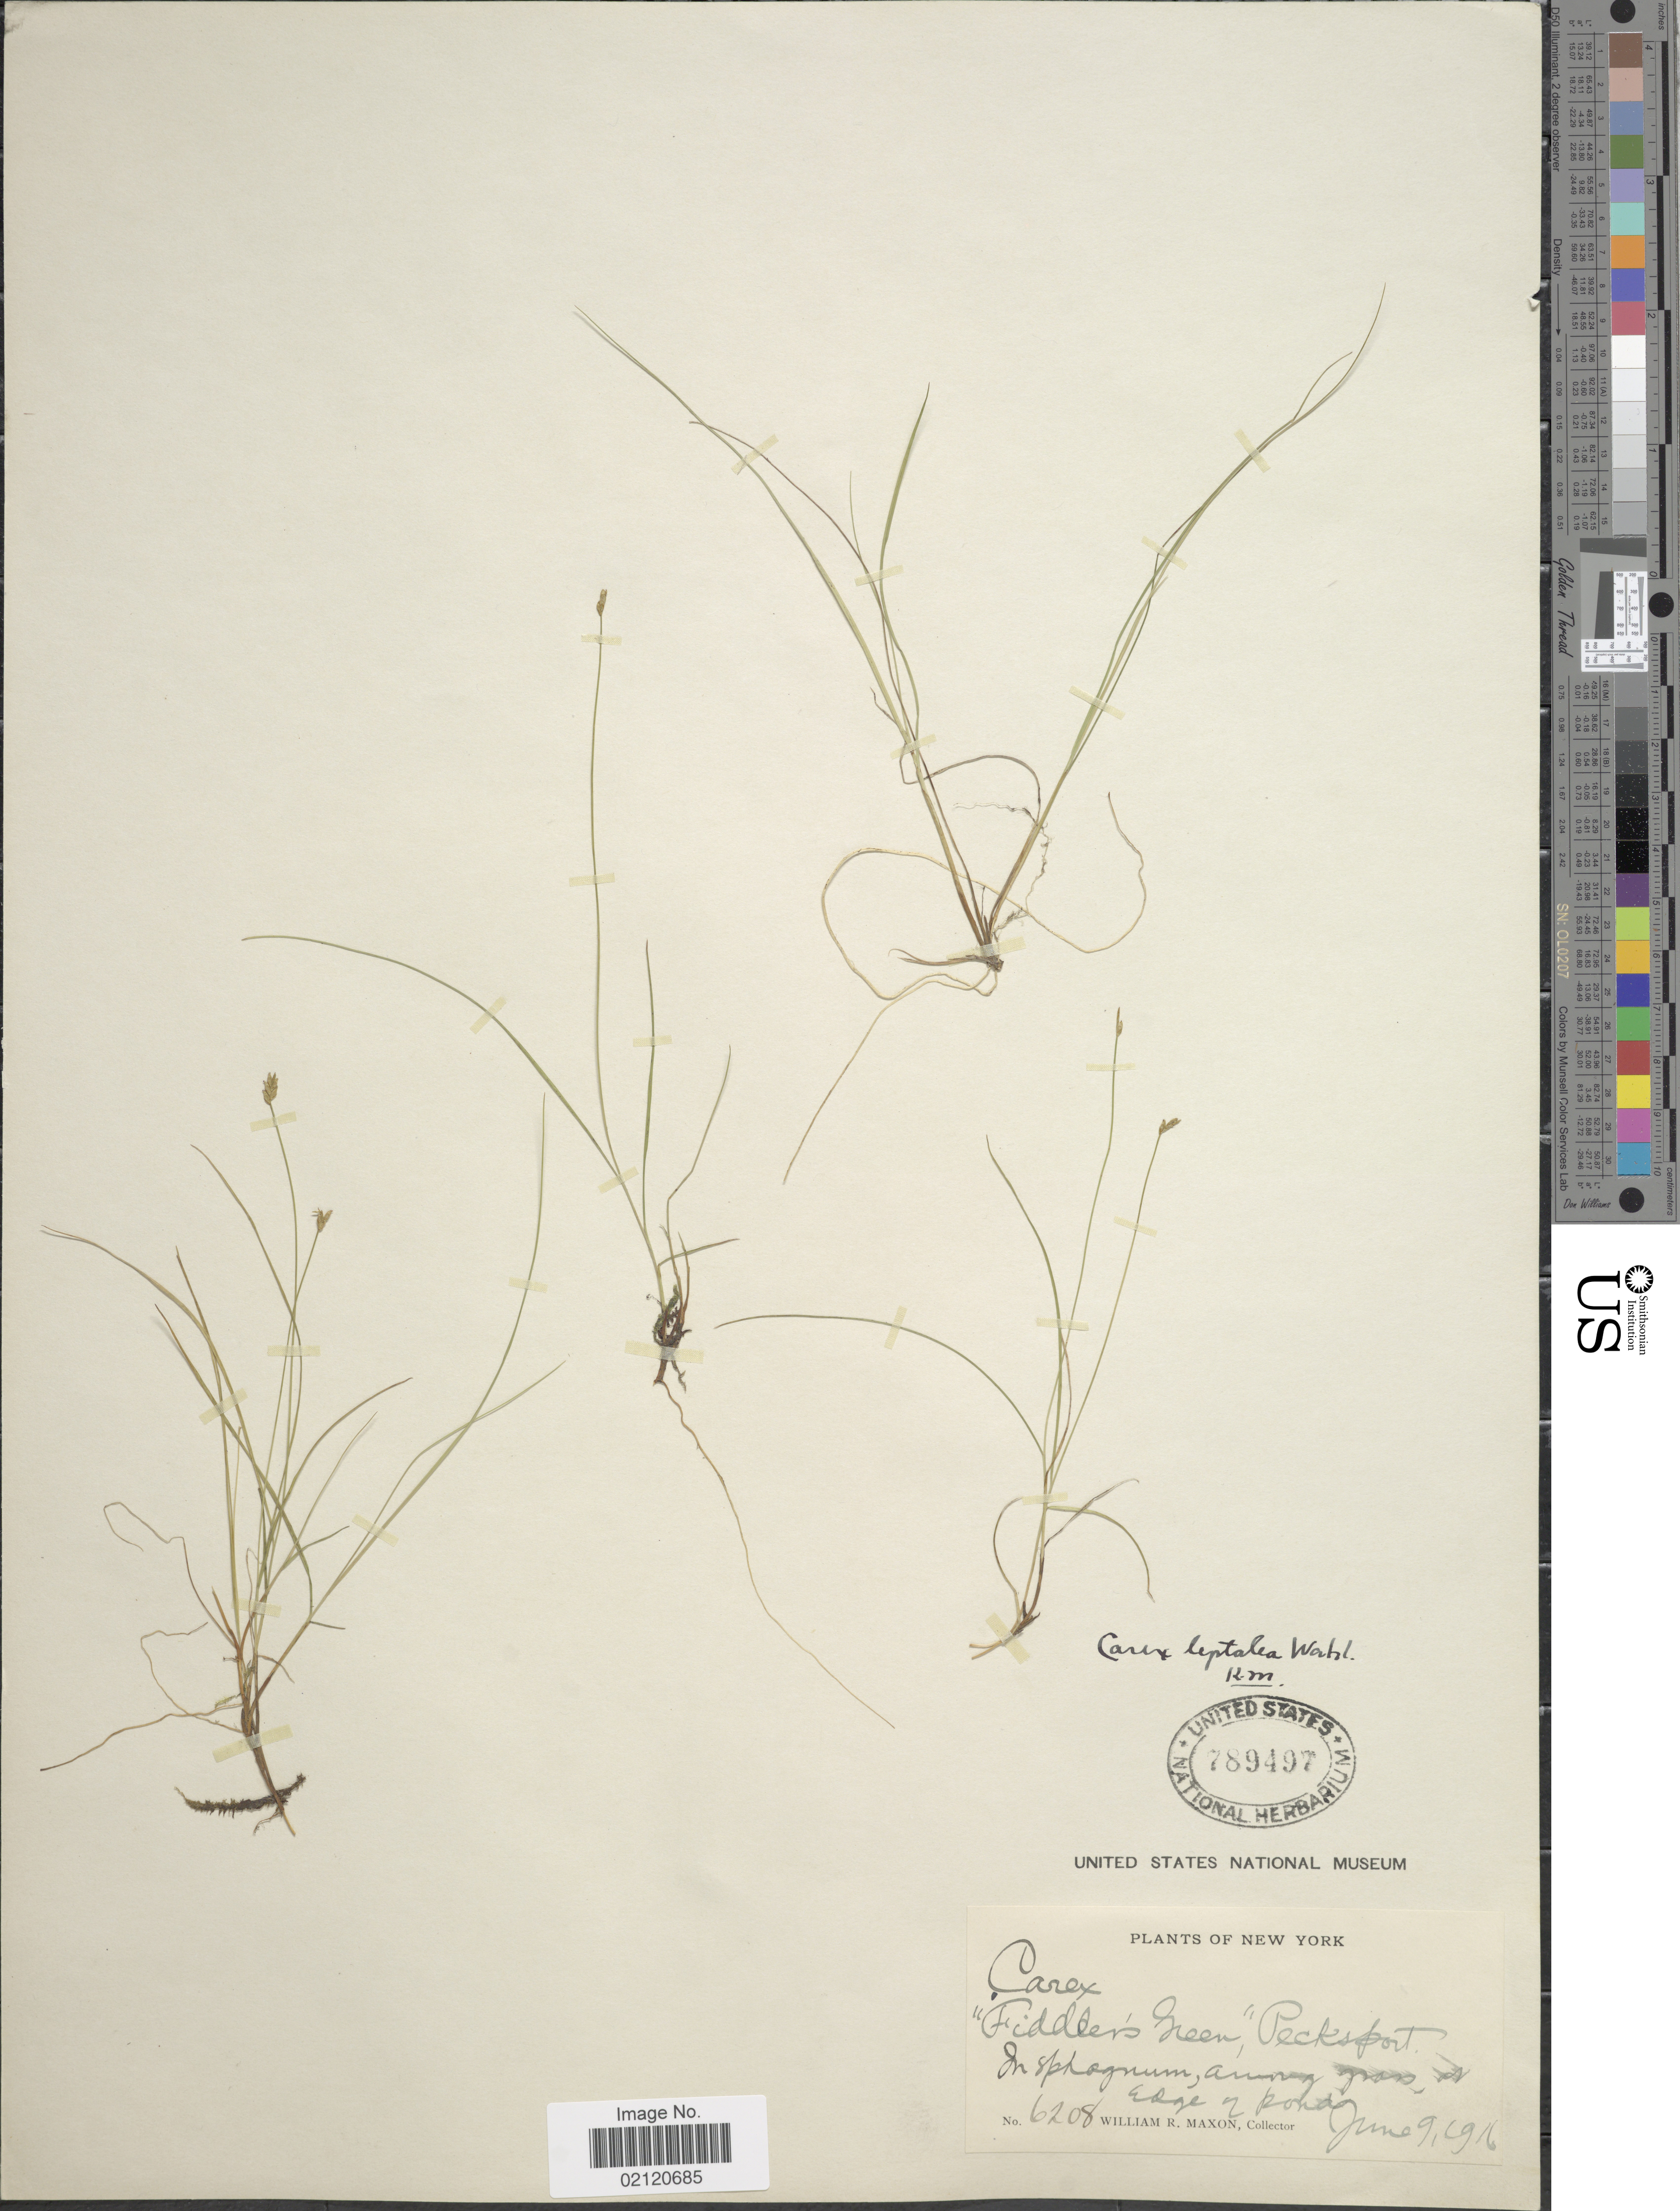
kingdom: Plantae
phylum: Tracheophyta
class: Liliopsida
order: Poales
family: Cyperaceae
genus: Carex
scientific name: Carex leptalea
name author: Wahlenb.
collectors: W. R. Maxon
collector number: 6208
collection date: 1916-06-09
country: United States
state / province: New York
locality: Fiddlers Green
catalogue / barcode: US 789497